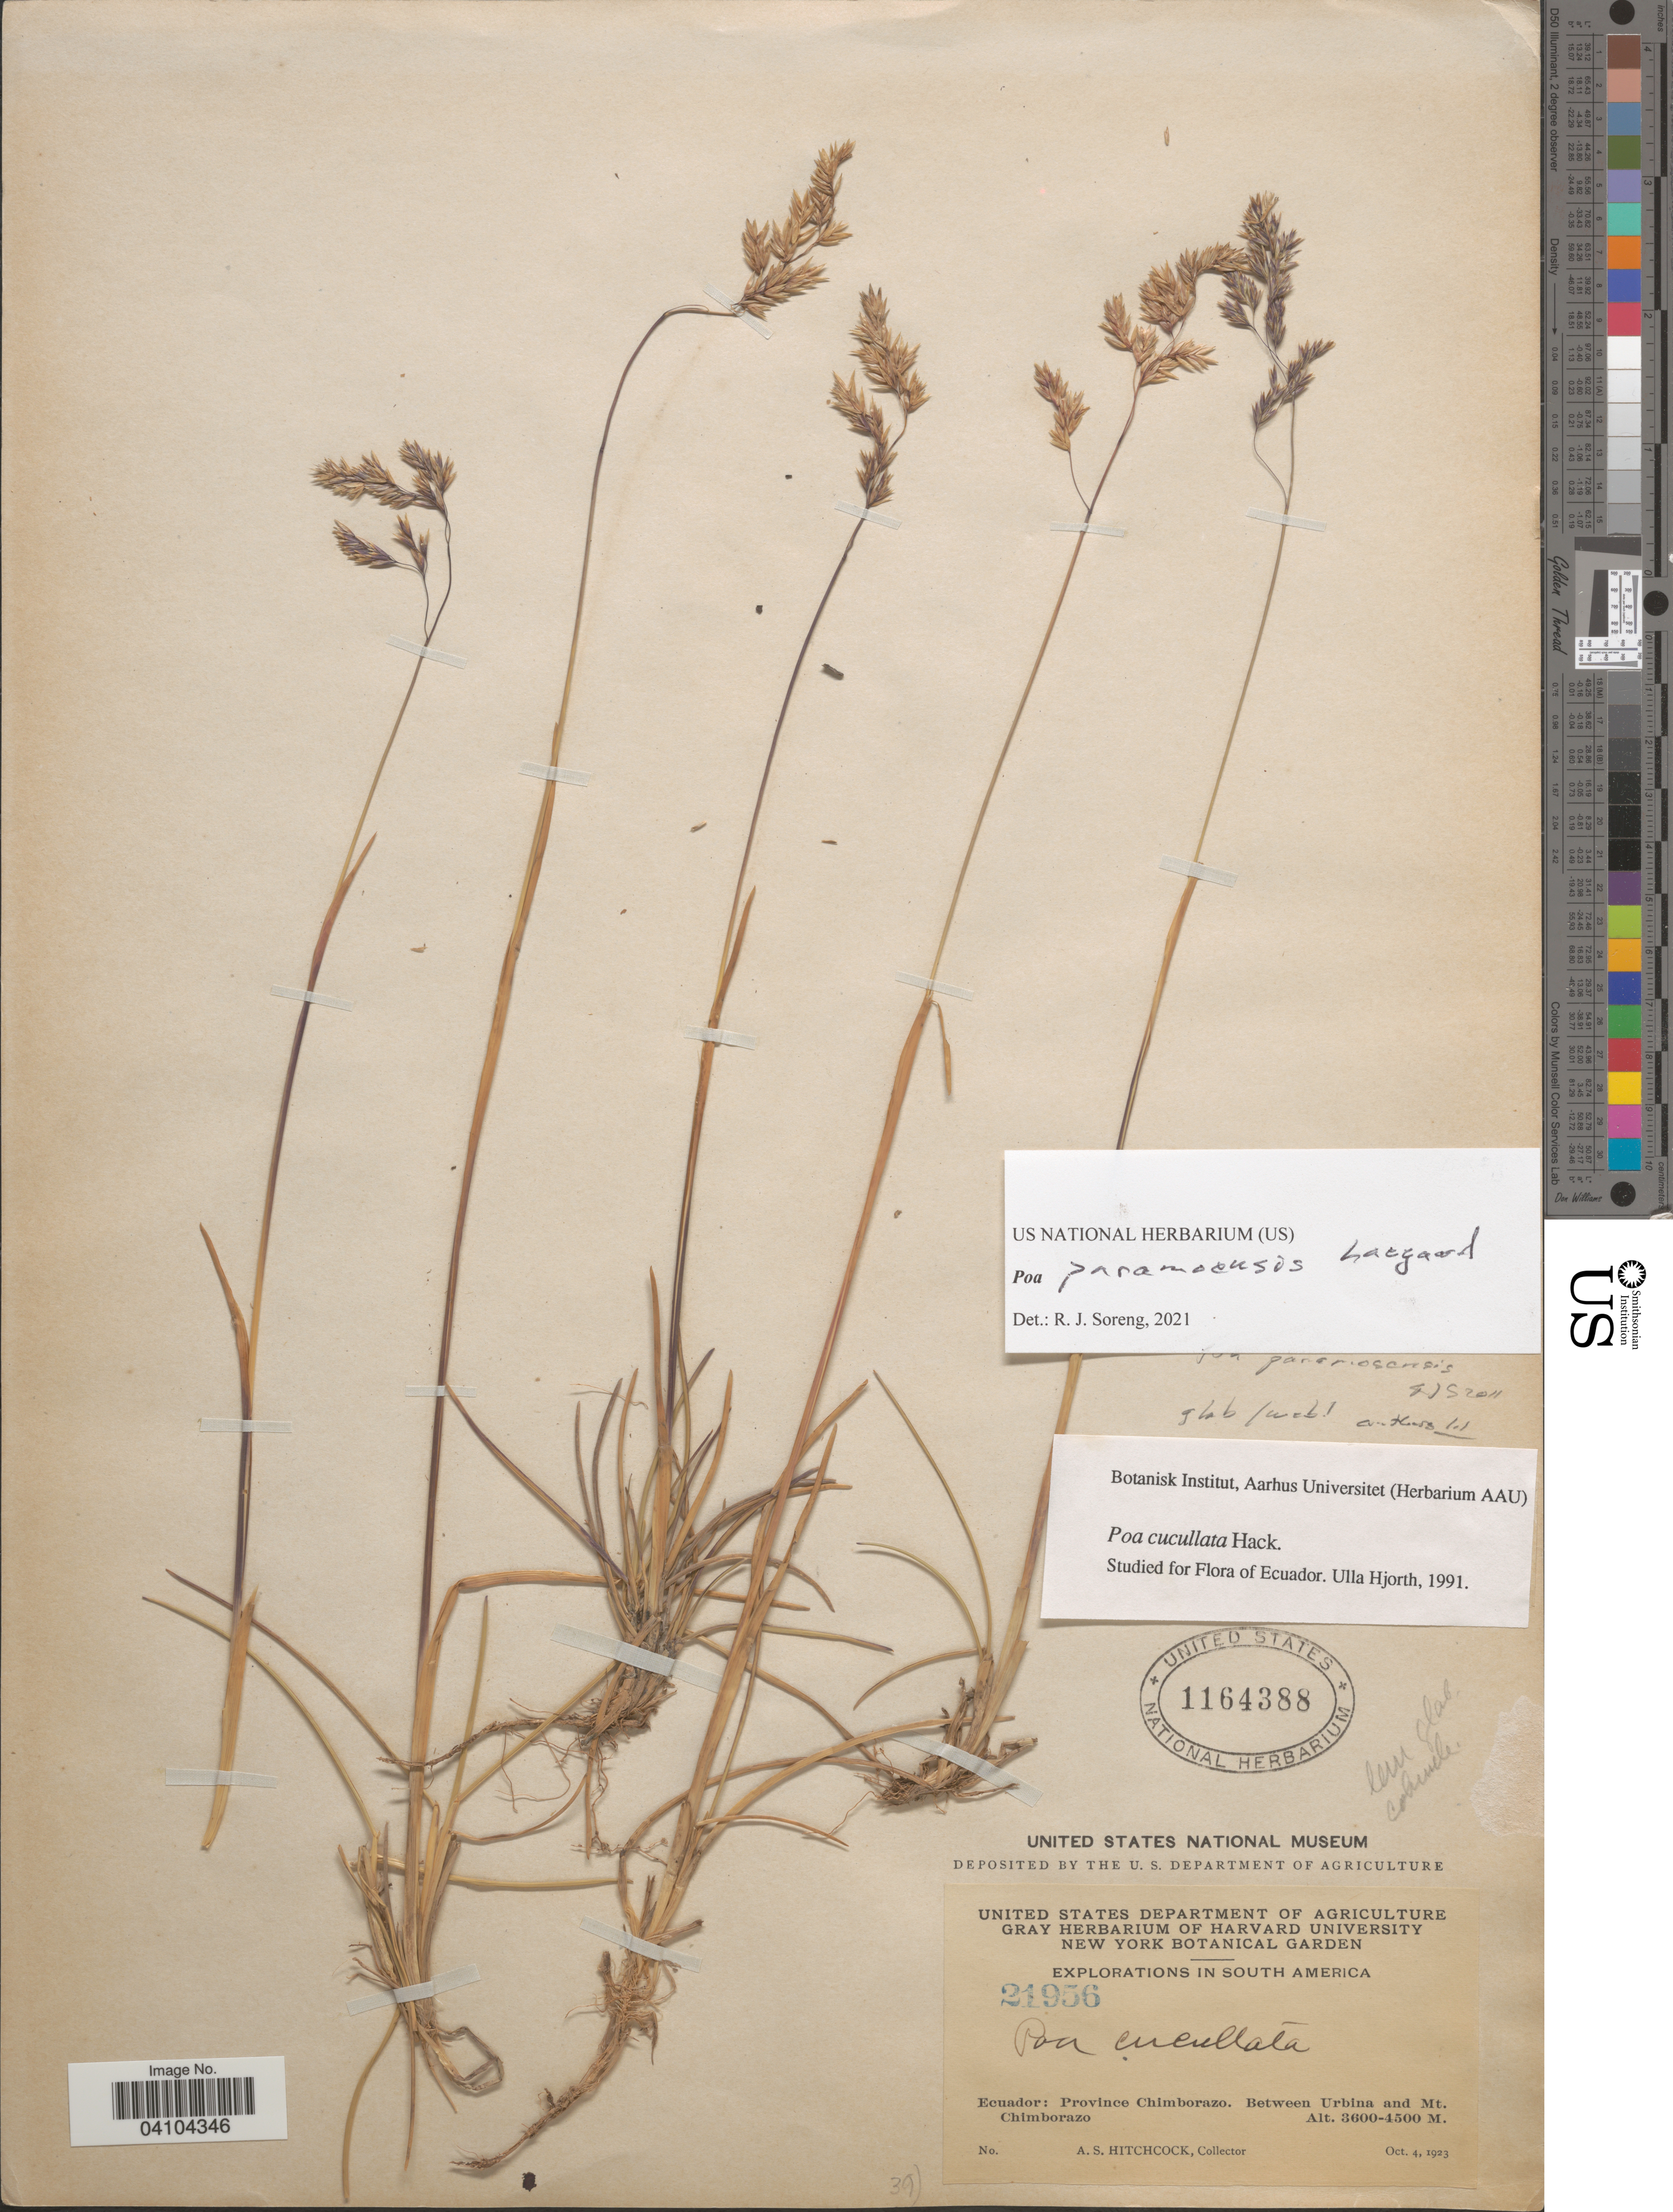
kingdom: Plantae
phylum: Tracheophyta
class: Liliopsida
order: Poales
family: Poaceae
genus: Poa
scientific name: Poa paramoensis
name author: Lægaard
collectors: A. S. Hitchcock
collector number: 21956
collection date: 1923-10-04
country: Ecuador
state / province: Chimborazo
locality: Explorations in South America. Between Urbina and Mt. Chimborazo.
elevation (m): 3600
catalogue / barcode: US 1164388